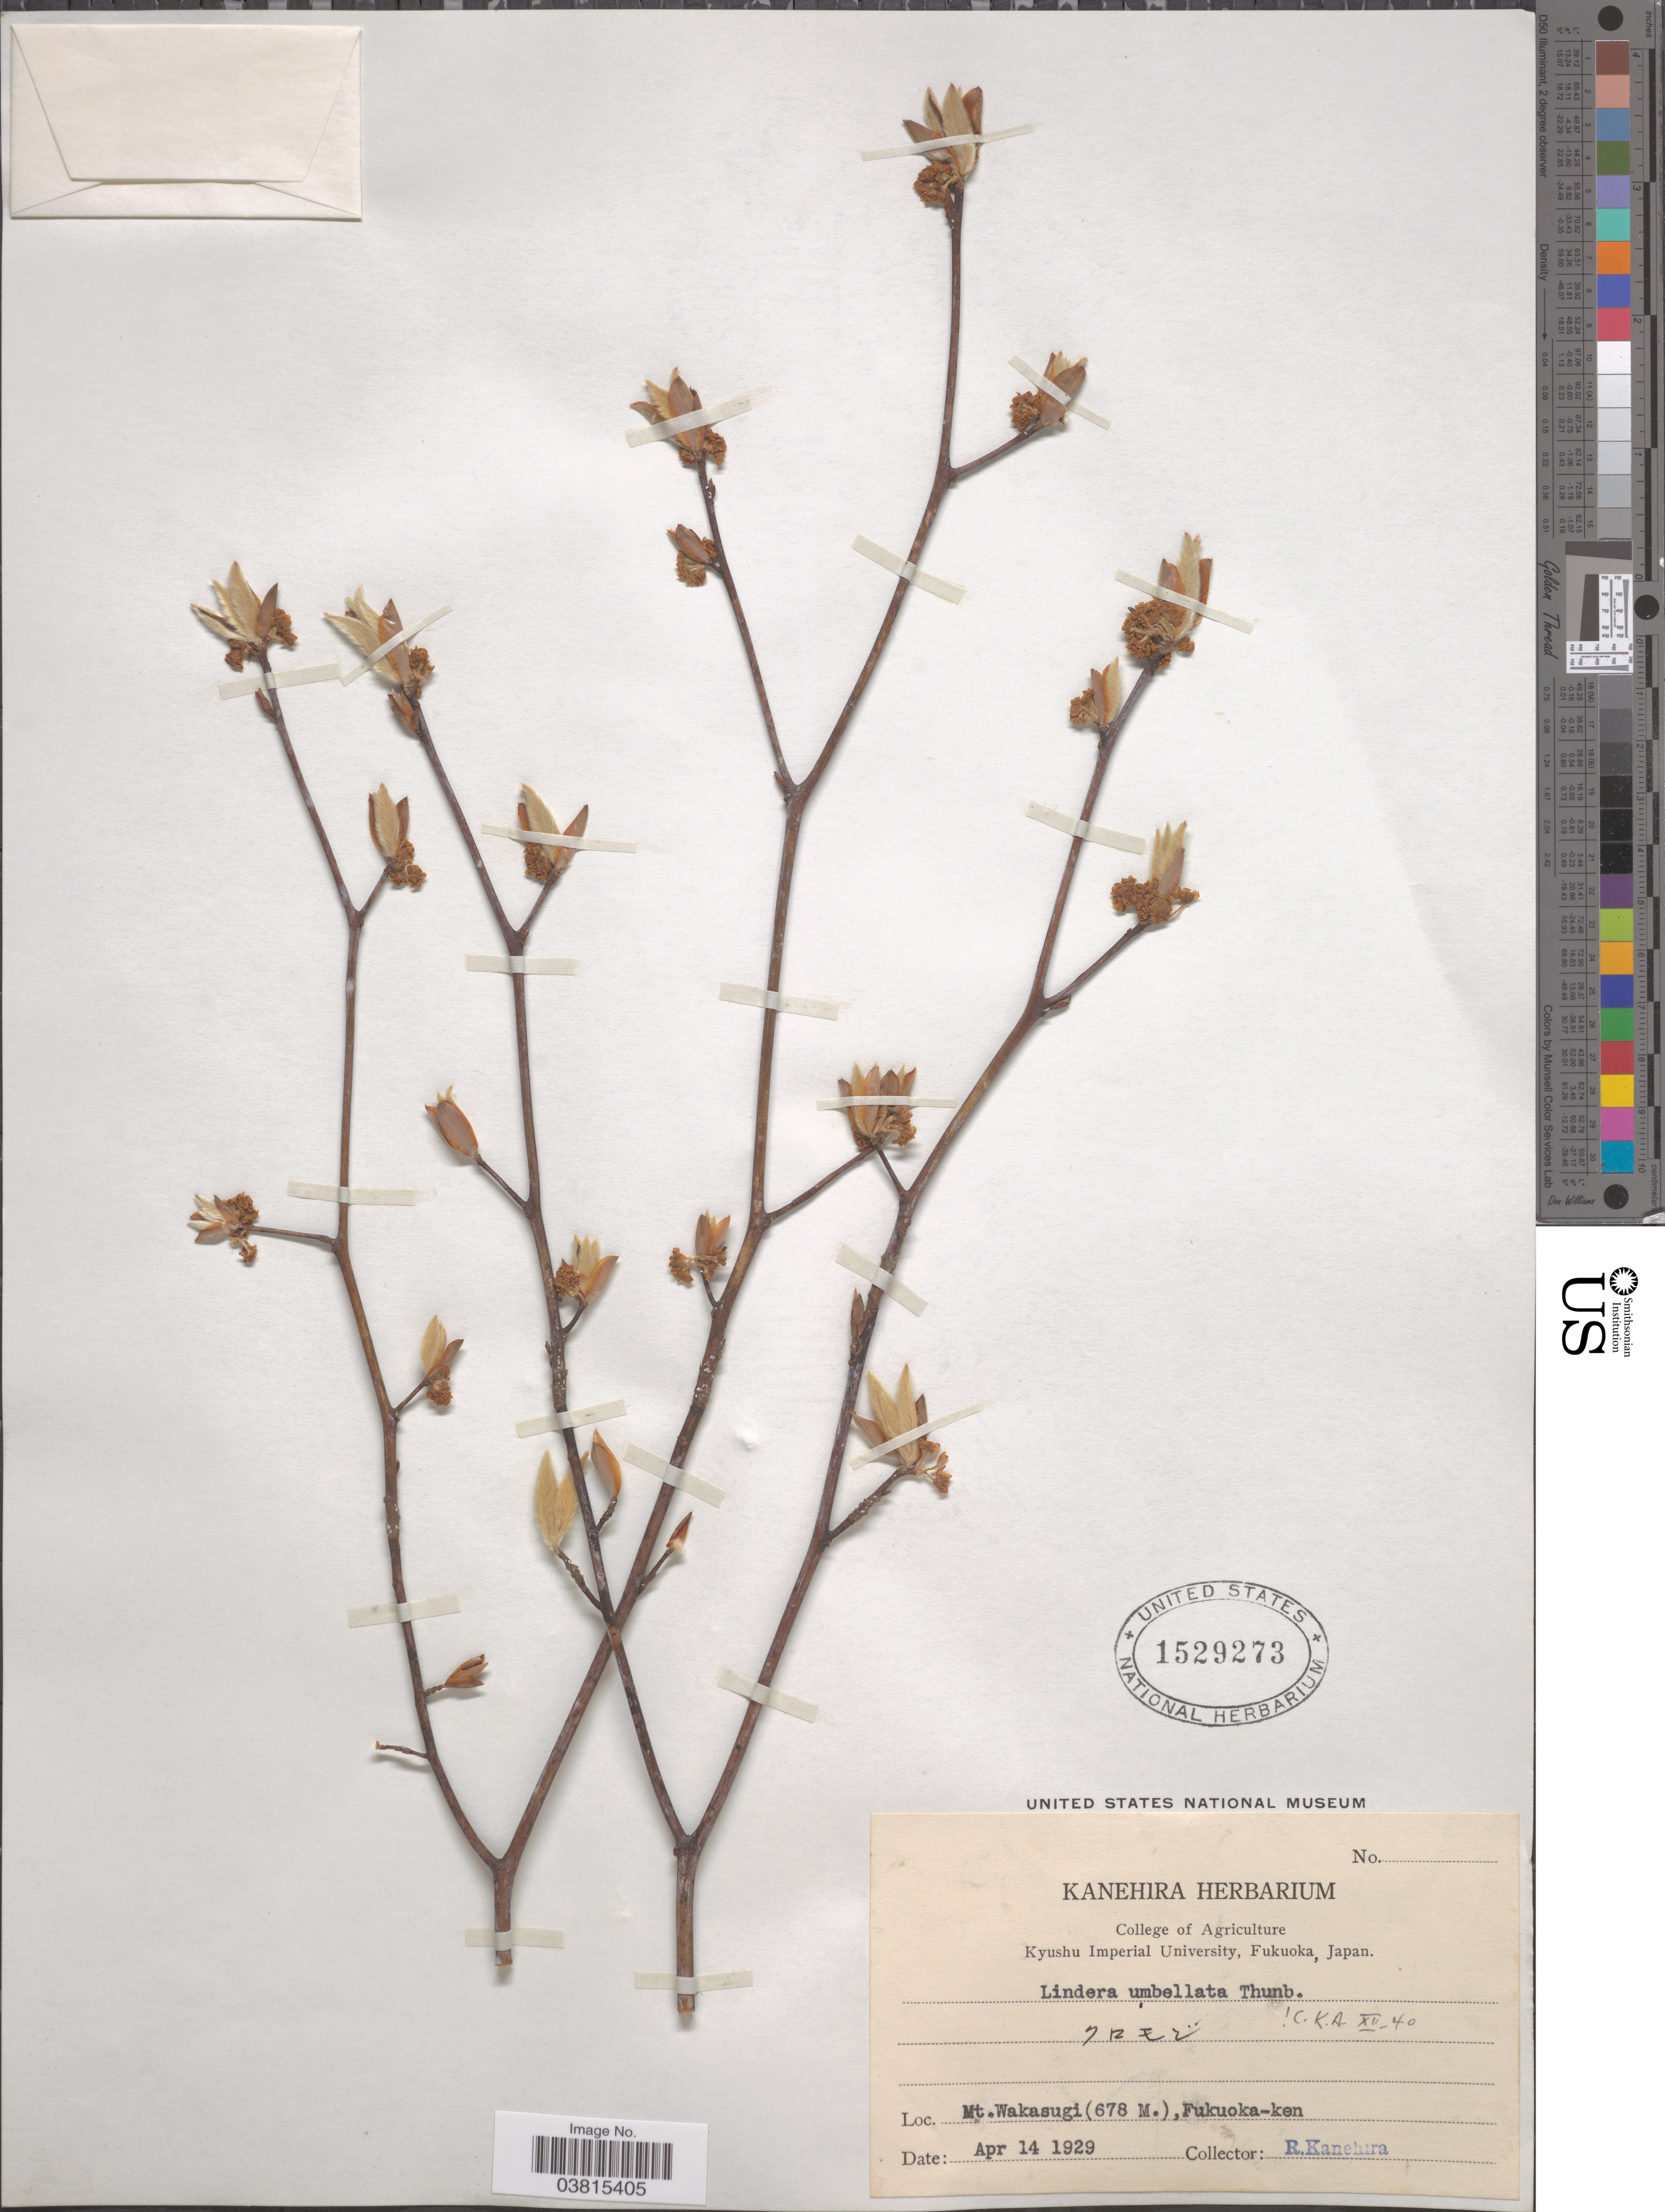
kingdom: Plantae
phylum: Tracheophyta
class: Magnoliopsida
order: Laurales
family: Lauraceae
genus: Lindera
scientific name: Lindera umbellata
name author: Thunb.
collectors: R. Kanehira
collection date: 1929-04-14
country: Japan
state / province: Hukuoka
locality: Mt. Wakasugi, Fukuoka-ken.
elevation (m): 678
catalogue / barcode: US 1529273